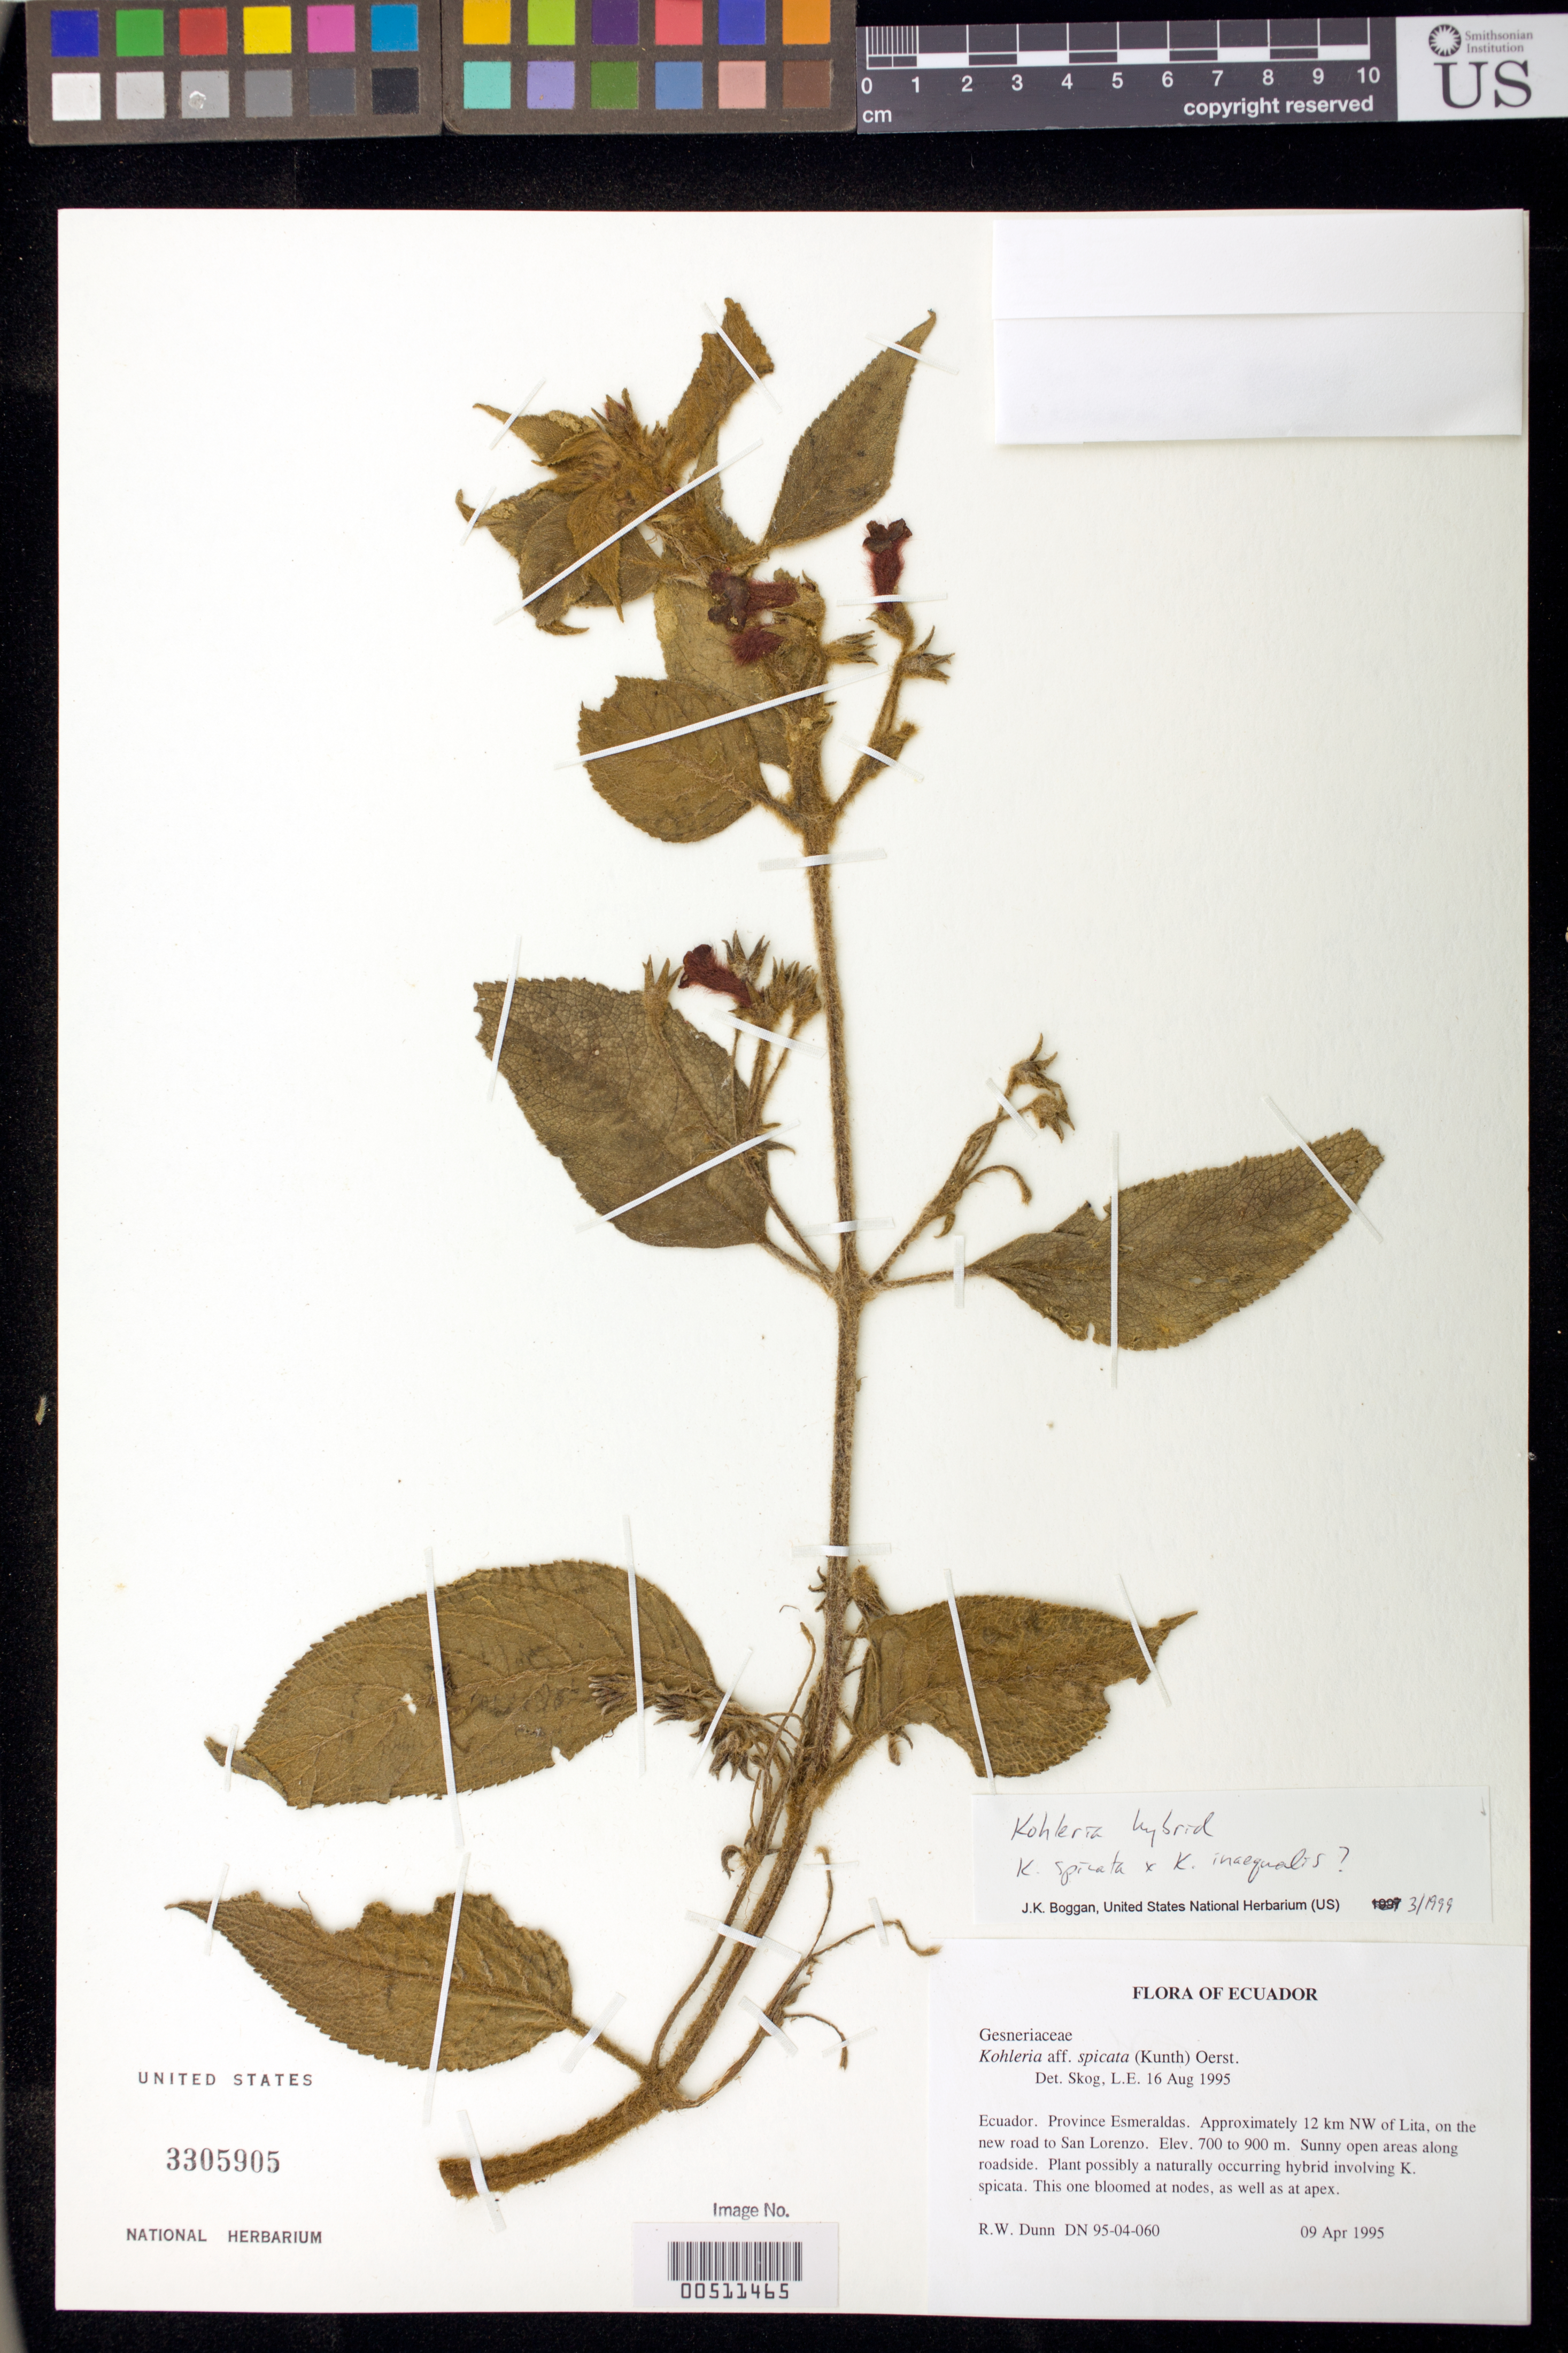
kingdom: Plantae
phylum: Tracheophyta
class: Magnoliopsida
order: Lamiales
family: Gesneriaceae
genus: Kohleria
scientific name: Kohleria hybrid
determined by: Skog, Laurence E.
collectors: R. Dunn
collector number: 9504060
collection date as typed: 09 Apr 1995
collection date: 1995-04-09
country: Ecuador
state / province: Esmeraldas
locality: Approximately 12 km NW of Lita, on the new road to San Lorenzo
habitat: Sunny open areas along roadside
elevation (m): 700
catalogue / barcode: US 3305905